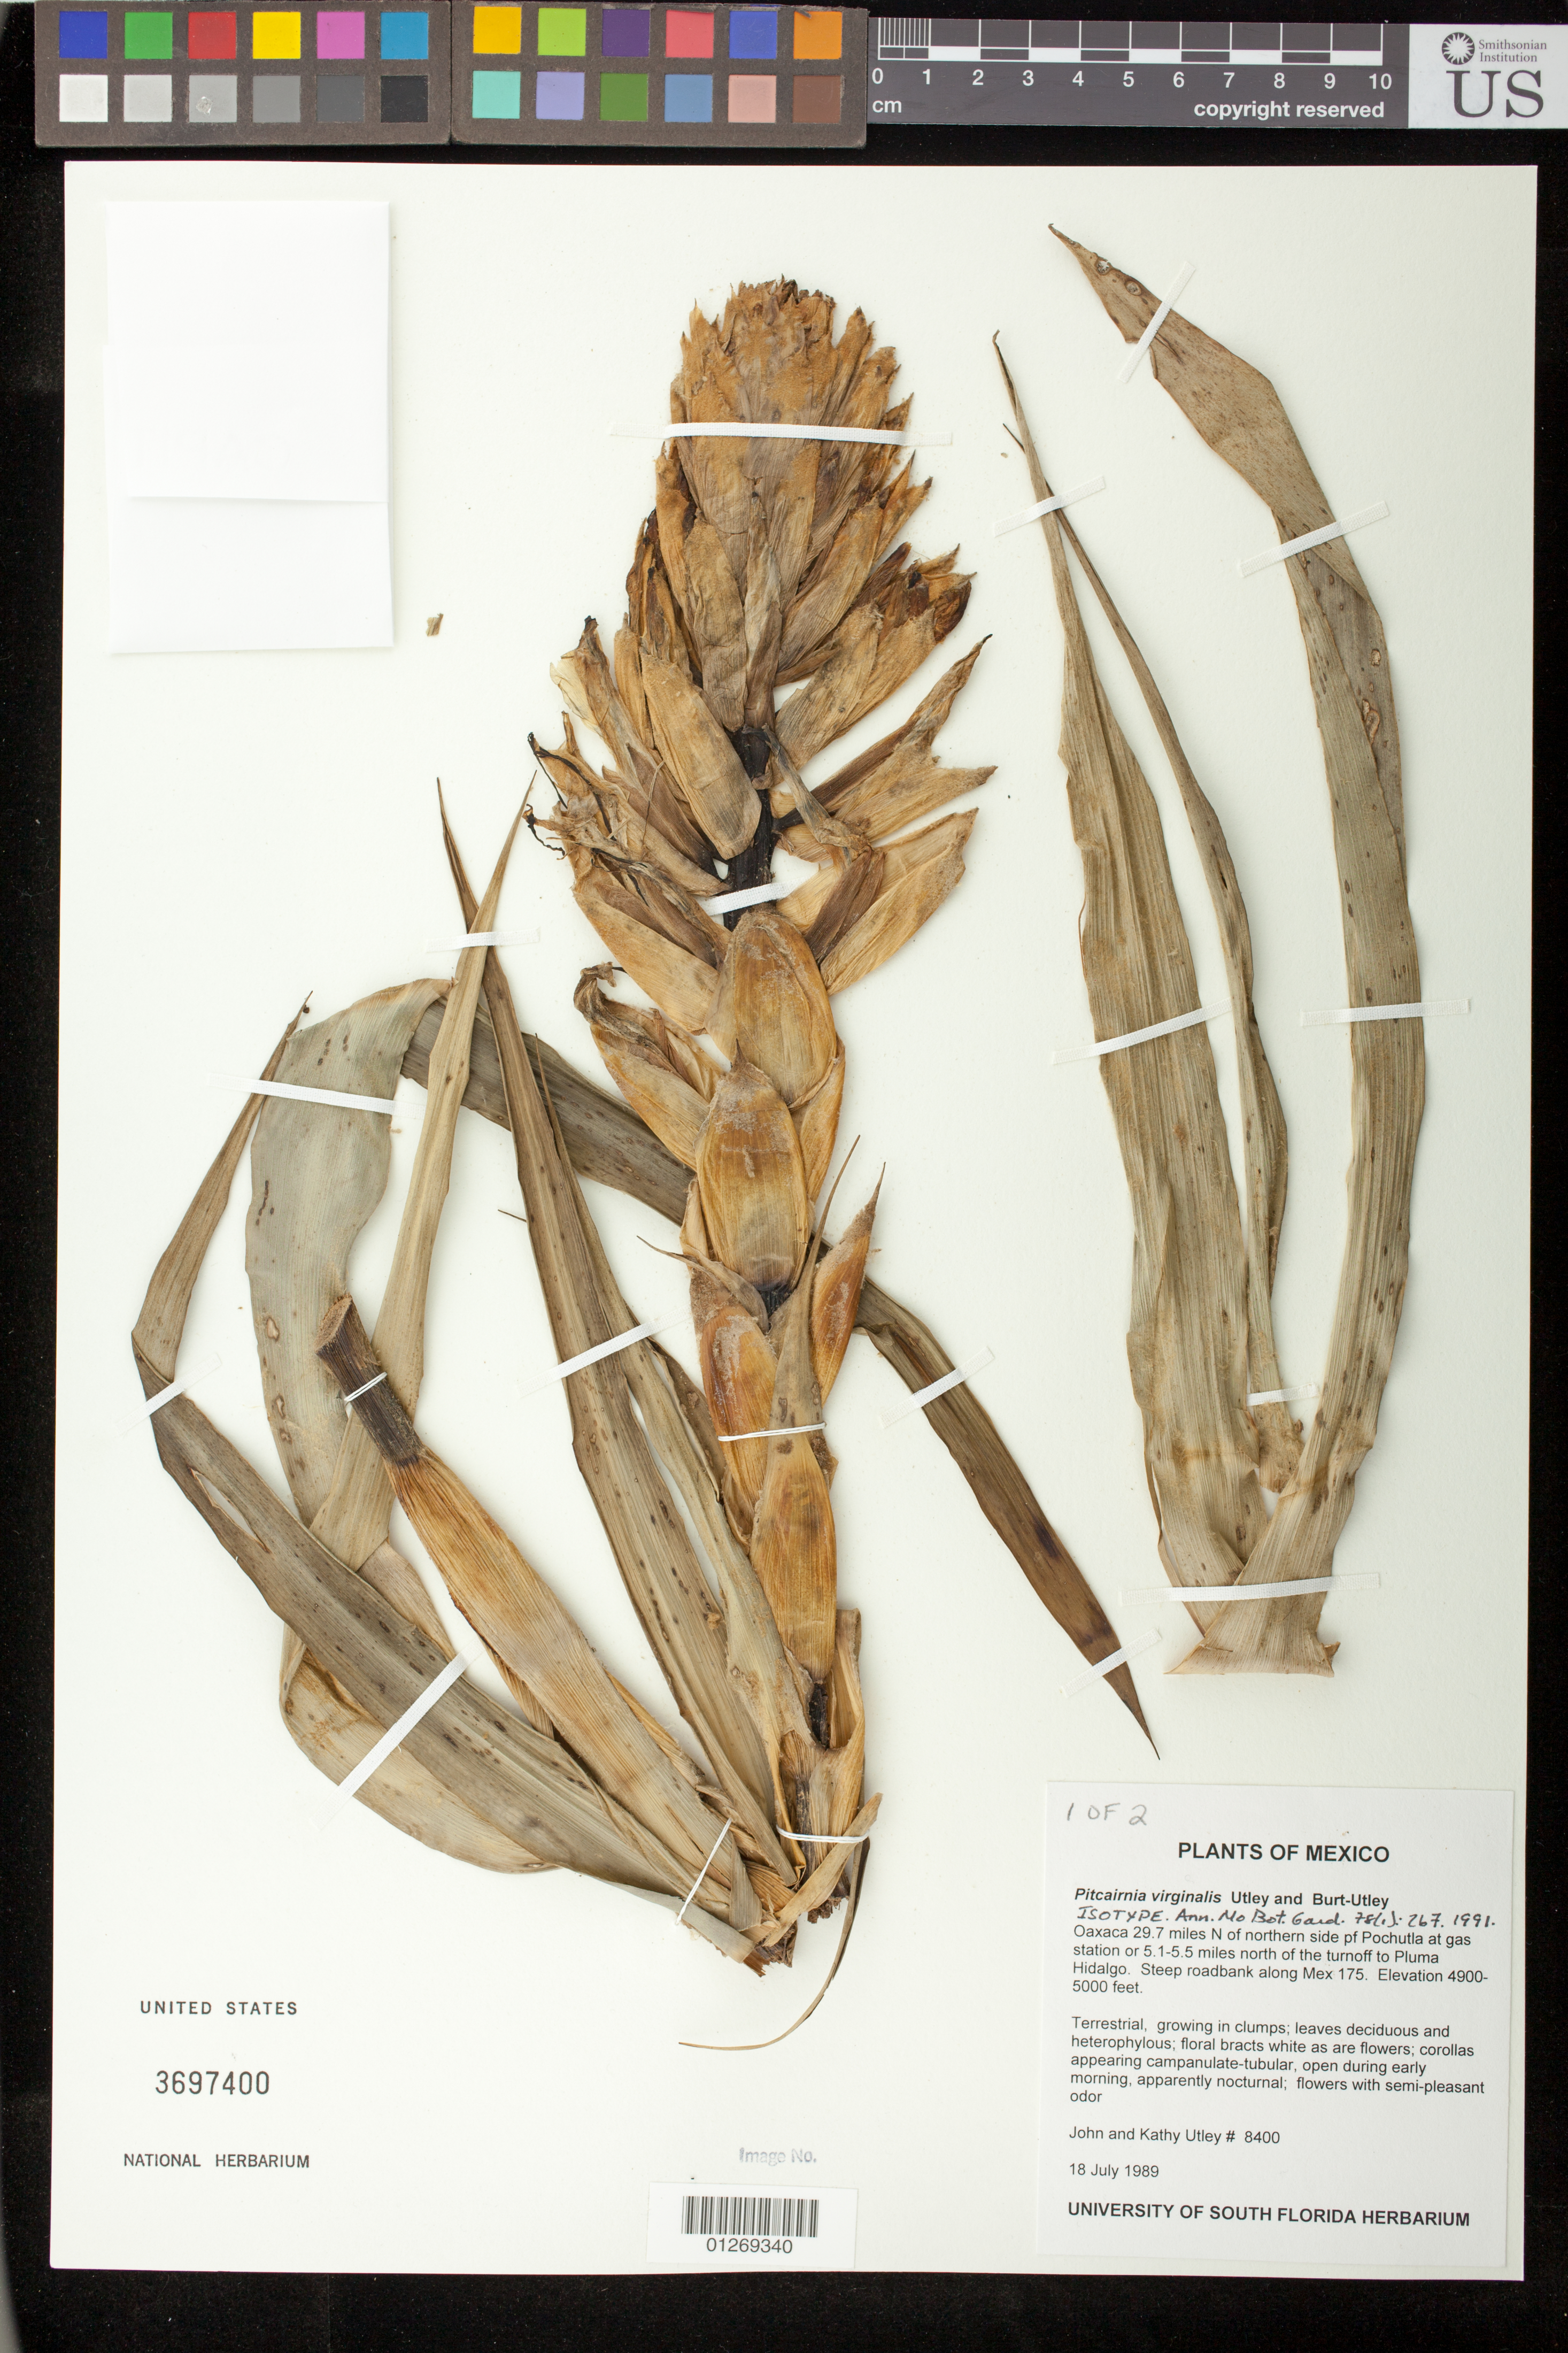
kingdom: Plantae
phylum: Tracheophyta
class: Liliopsida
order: Poales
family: Bromeliaceae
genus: Pitcairnia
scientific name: Pitcairnia virginalis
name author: Utley & Burt-Utley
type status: Isotype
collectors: J. F. Utley & K. M. Burt-Utley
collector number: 8400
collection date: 1989-07-18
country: Mexico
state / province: Oaxaca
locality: Oaxaca. 29.7 miles N of northern side of Pochutla at gas station or 5.1-5.5 miles north of the turnoff to Pluma Hidalgo. Steep roadbank along Mex 175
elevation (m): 1494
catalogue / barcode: US 3697400